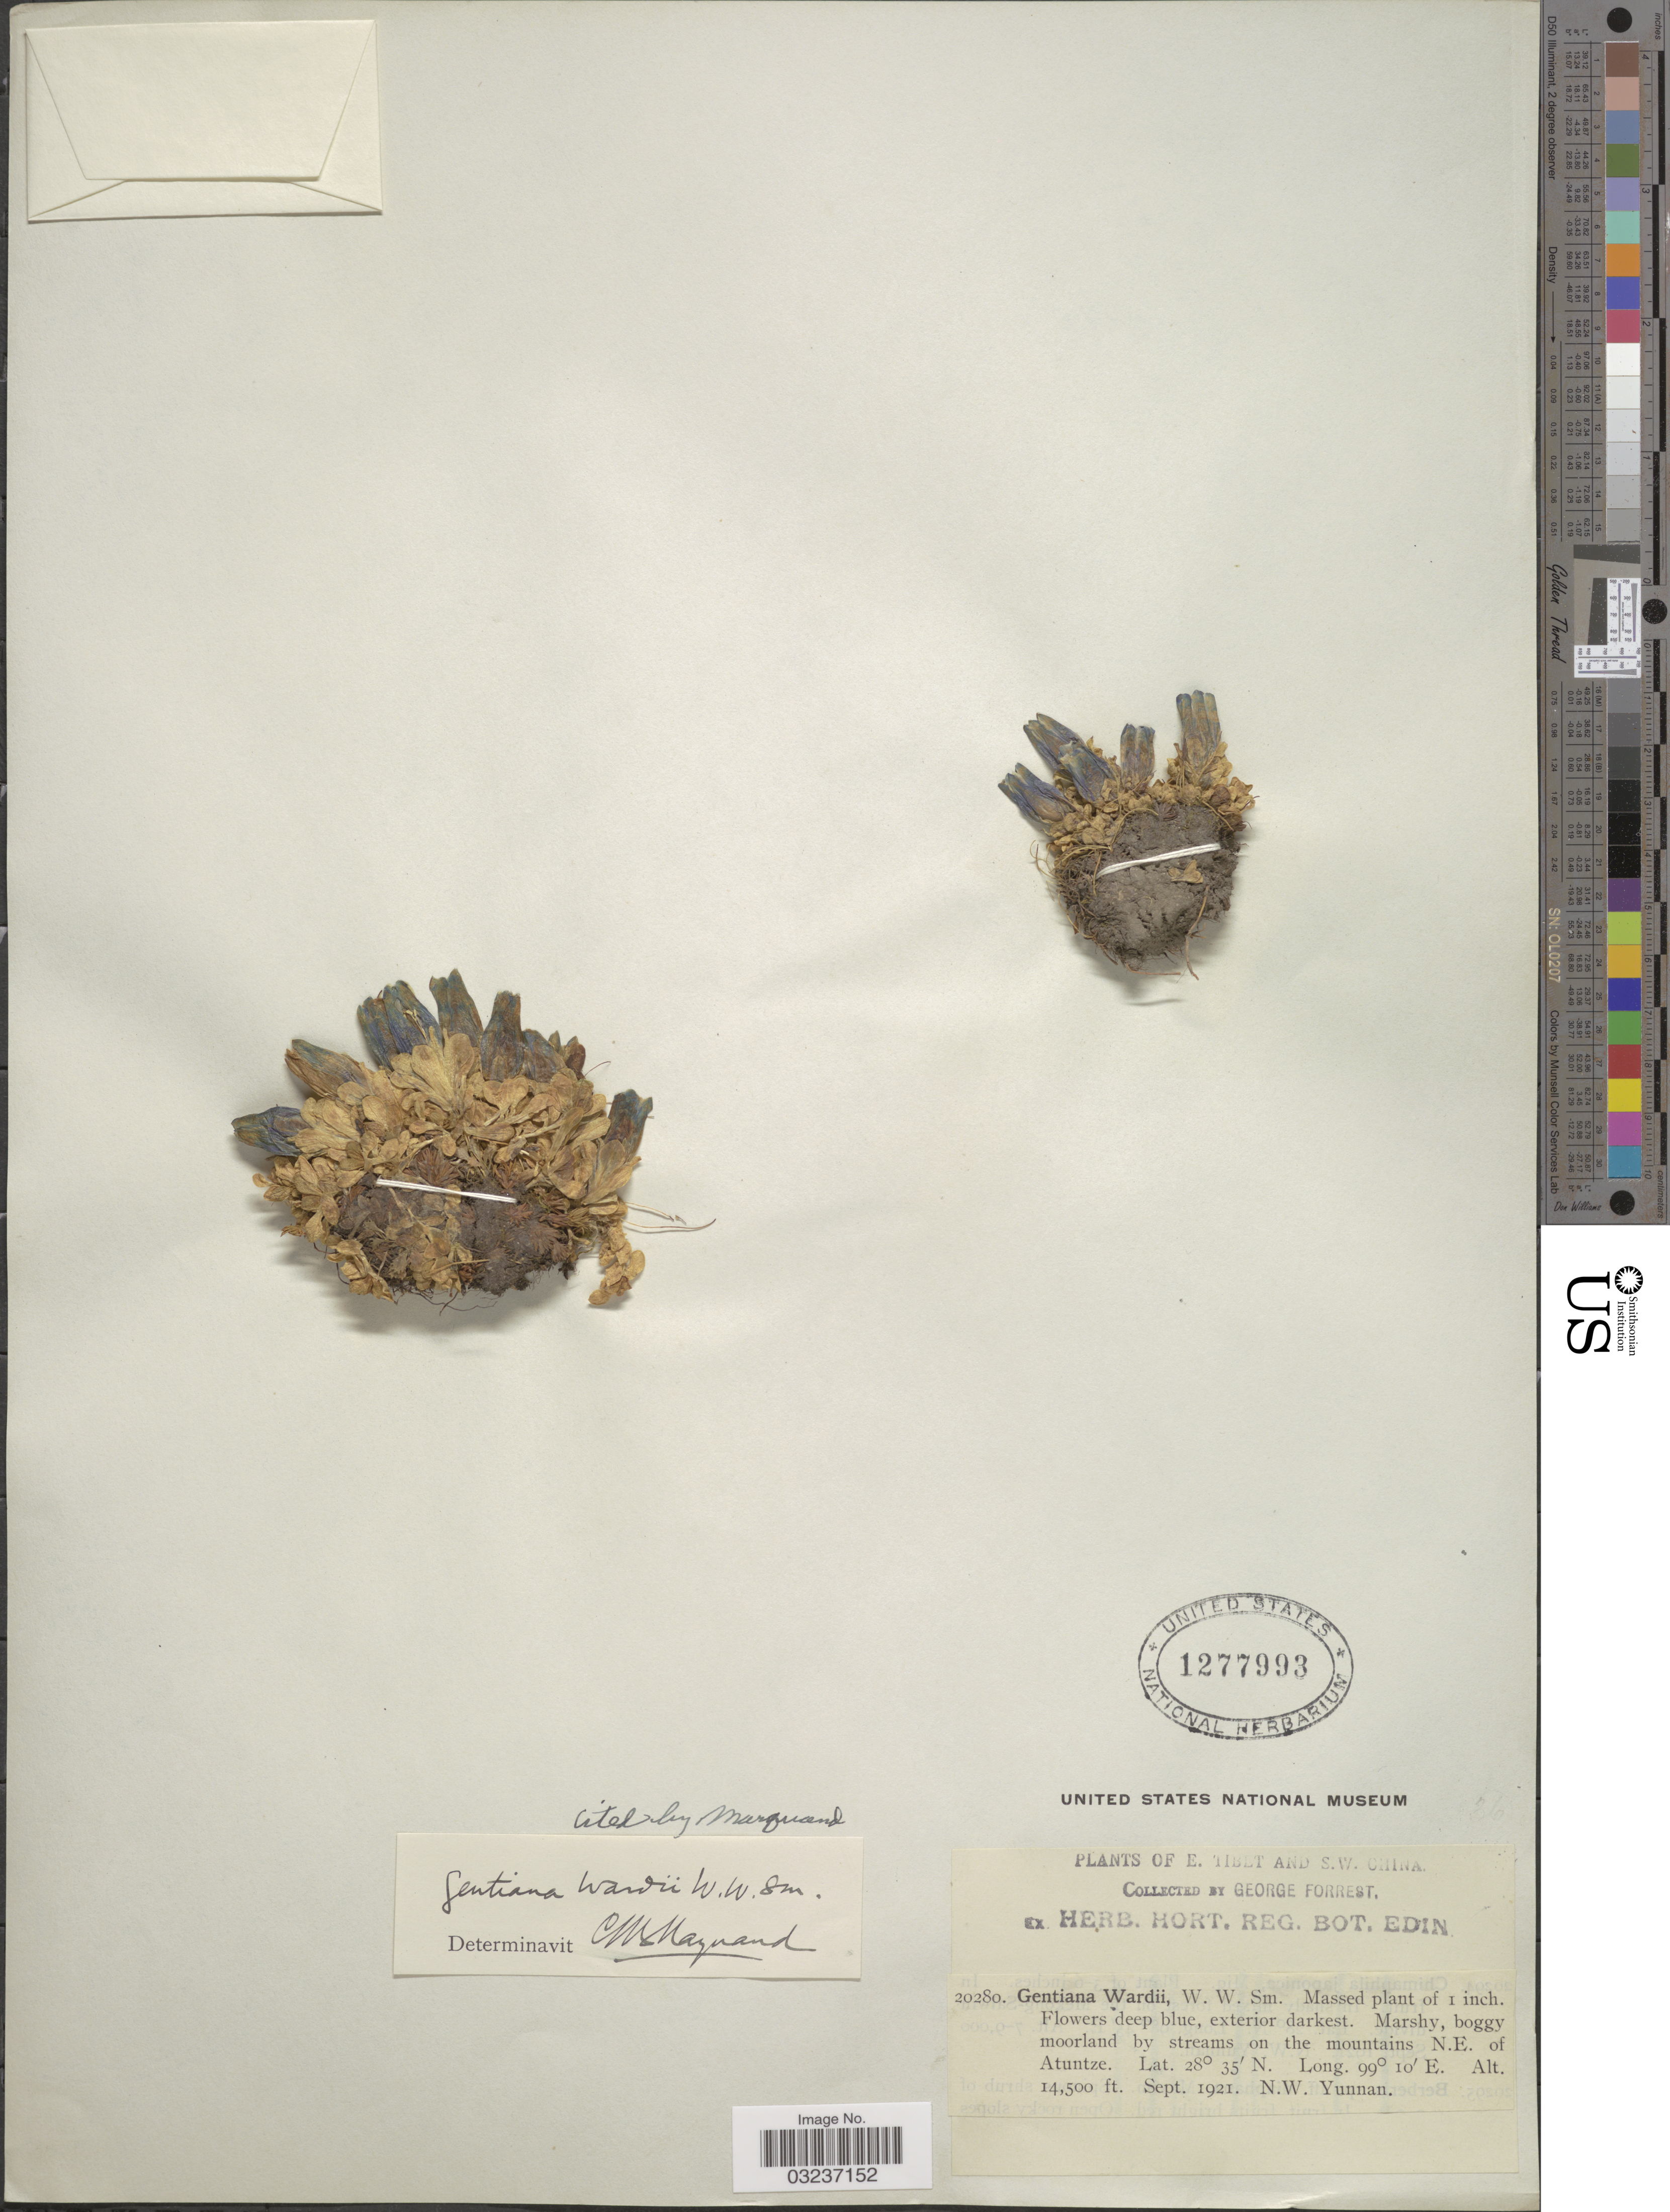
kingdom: Plantae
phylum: Tracheophyta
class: Magnoliopsida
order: Gentianales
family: Gentianaceae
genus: Gentiana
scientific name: Gentiana wardii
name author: W.W. Sm.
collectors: G. Forrest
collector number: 20280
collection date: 1921-09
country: China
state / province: Yunnan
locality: E. Tibet and S. W. China. On the mountains N. E. of Atuntze. N. W. Yunnan.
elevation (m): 4420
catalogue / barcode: US 1277993